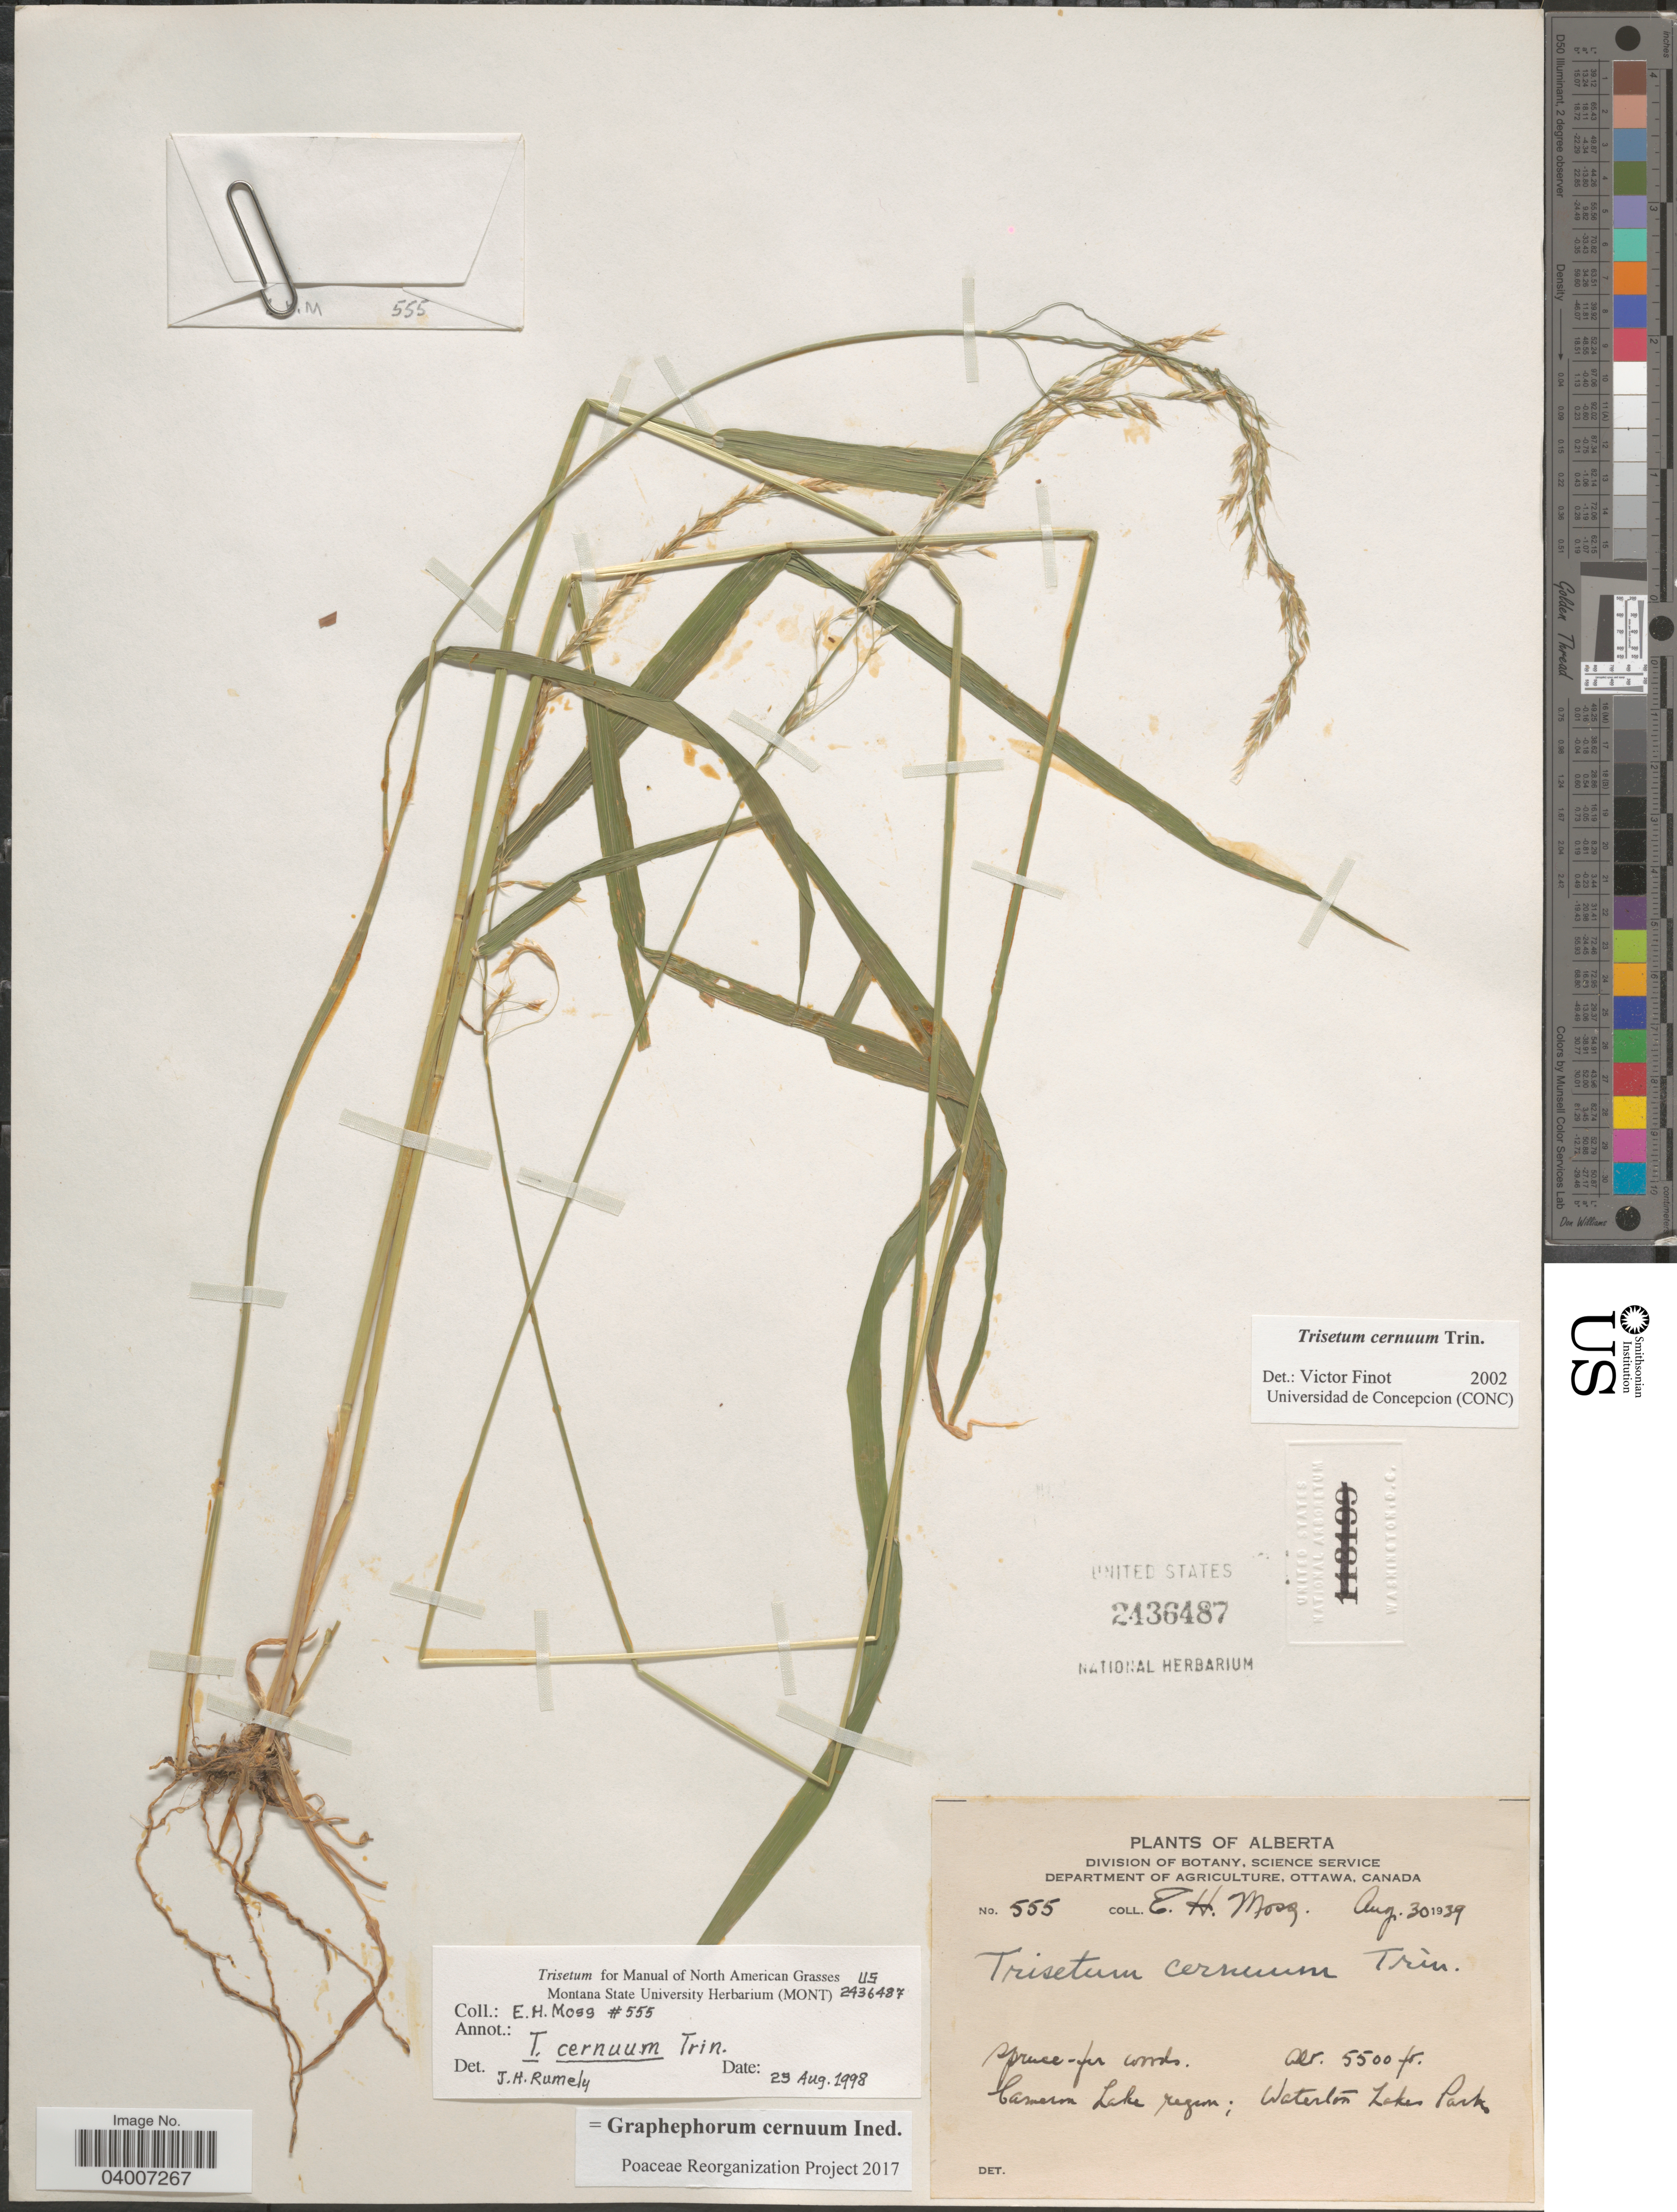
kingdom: Plantae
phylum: Tracheophyta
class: Liliopsida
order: Poales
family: Poaceae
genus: Graphephorum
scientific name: Graphephorum cernuum ined.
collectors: E. Moss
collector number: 555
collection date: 1939-08-30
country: Canada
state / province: Alberta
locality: Cameron Lake region; Waterton Lakes Park.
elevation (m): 1676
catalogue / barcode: US 2436487